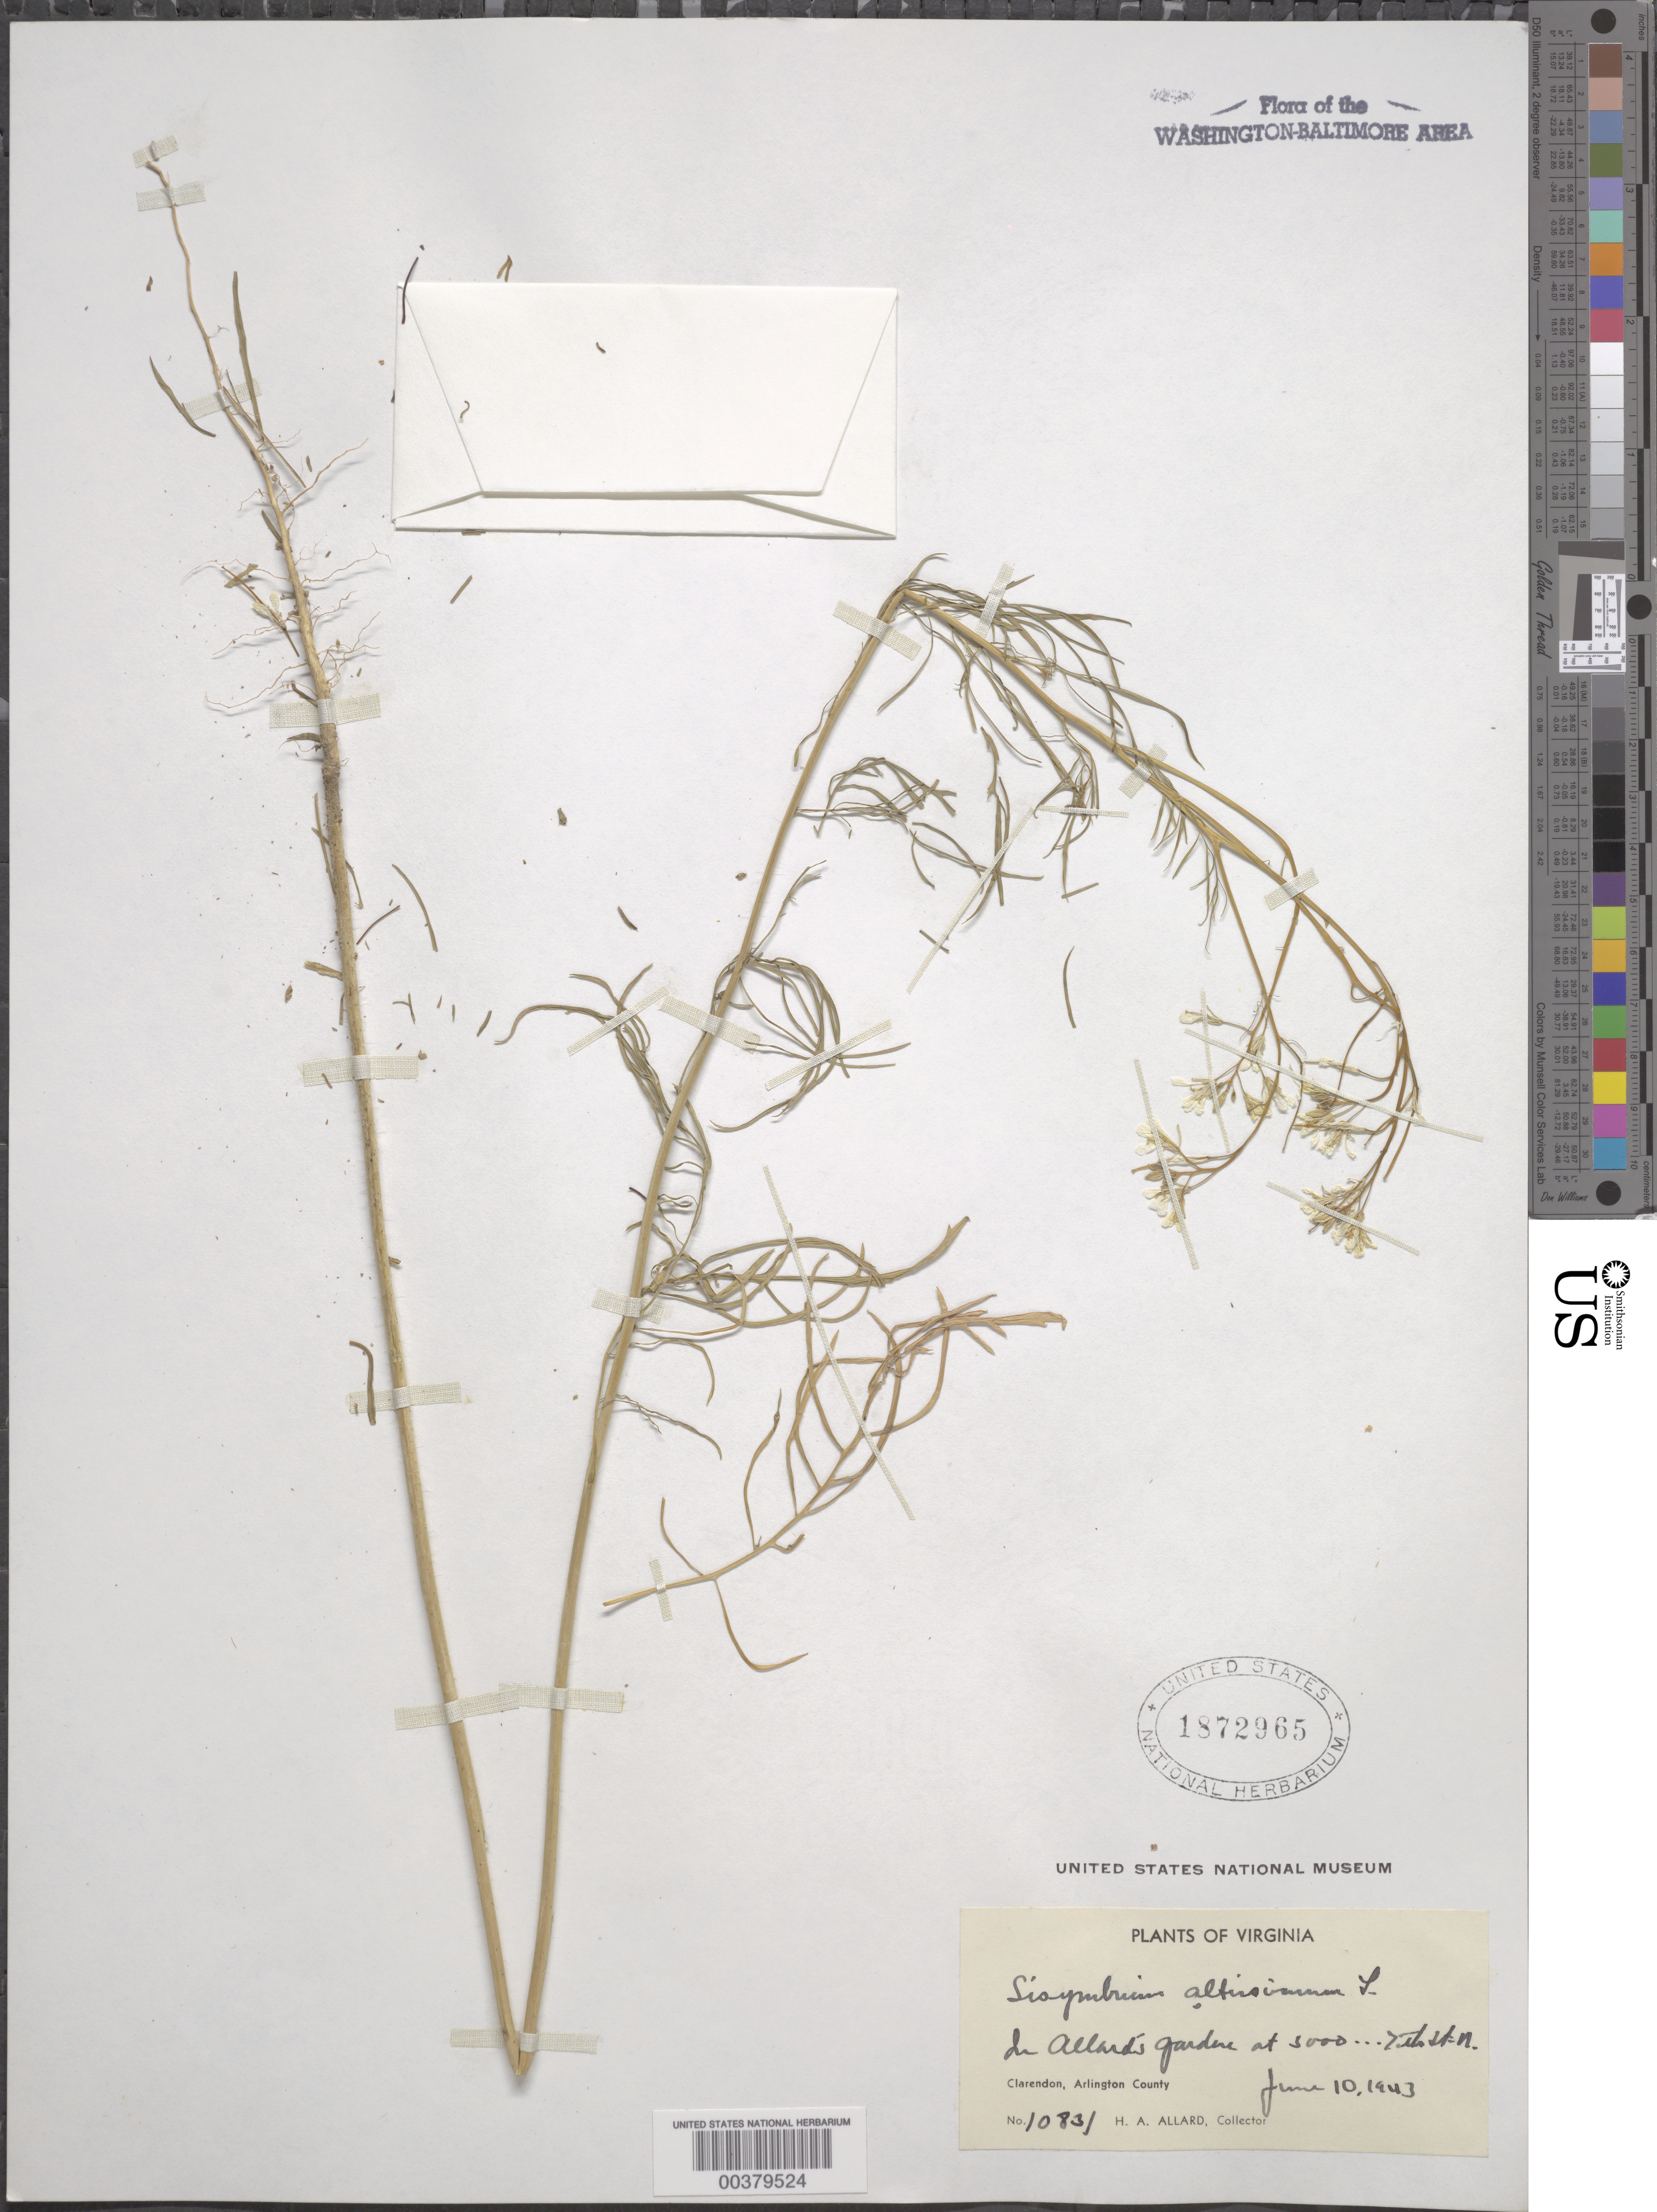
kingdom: Plantae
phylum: Tracheophyta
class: Magnoliopsida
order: Brassicales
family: Brassicaceae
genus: Sisymbrium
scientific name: Sisymbrium altissimum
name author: L.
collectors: H. A. Allard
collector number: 10831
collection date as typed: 10 Jun 1943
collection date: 1943-06-10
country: United States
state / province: Virginia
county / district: Arlington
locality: Clarendon, Allards garden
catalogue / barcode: US 1872965